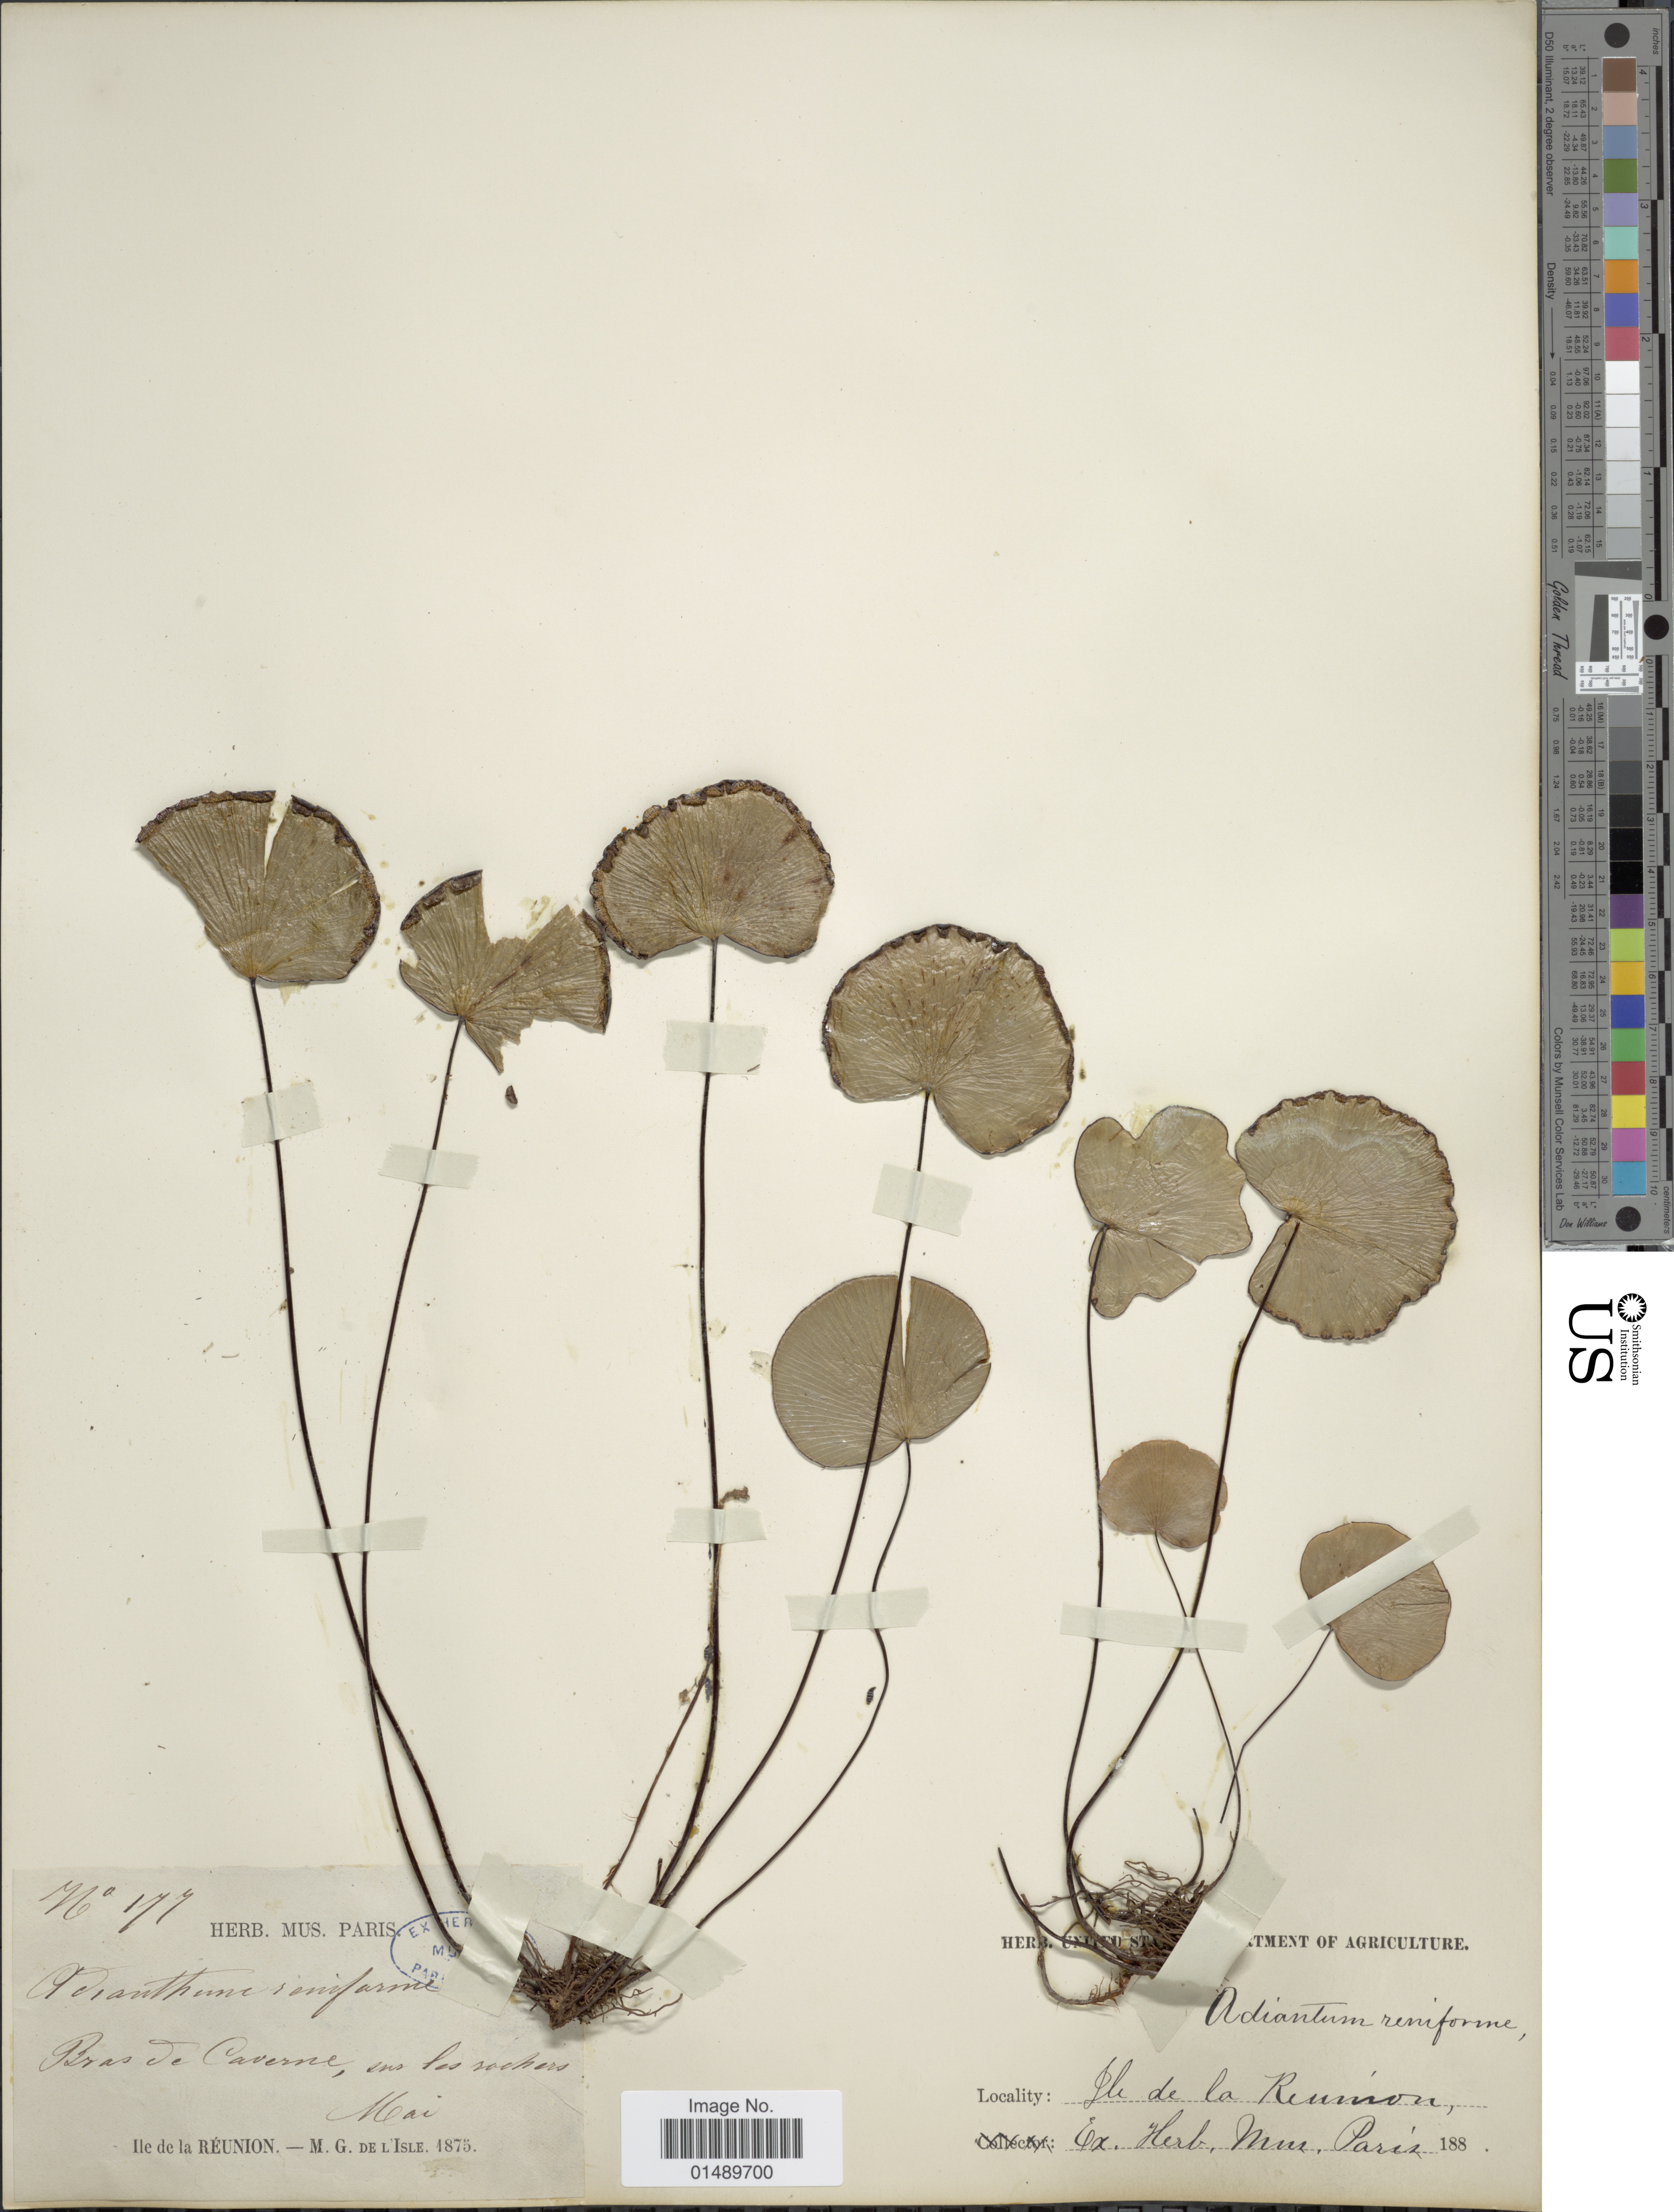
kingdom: Plantae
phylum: Tracheophyta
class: Polypodiopsida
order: Polypodiales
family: Pteridaceae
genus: Adiantum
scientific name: Adiantum reniforme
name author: L.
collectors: M. Delisle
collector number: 177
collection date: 1875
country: Reunion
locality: He de la Reunion, Indian Ocean, Pras de Caverne en los Soches. [interpreted]